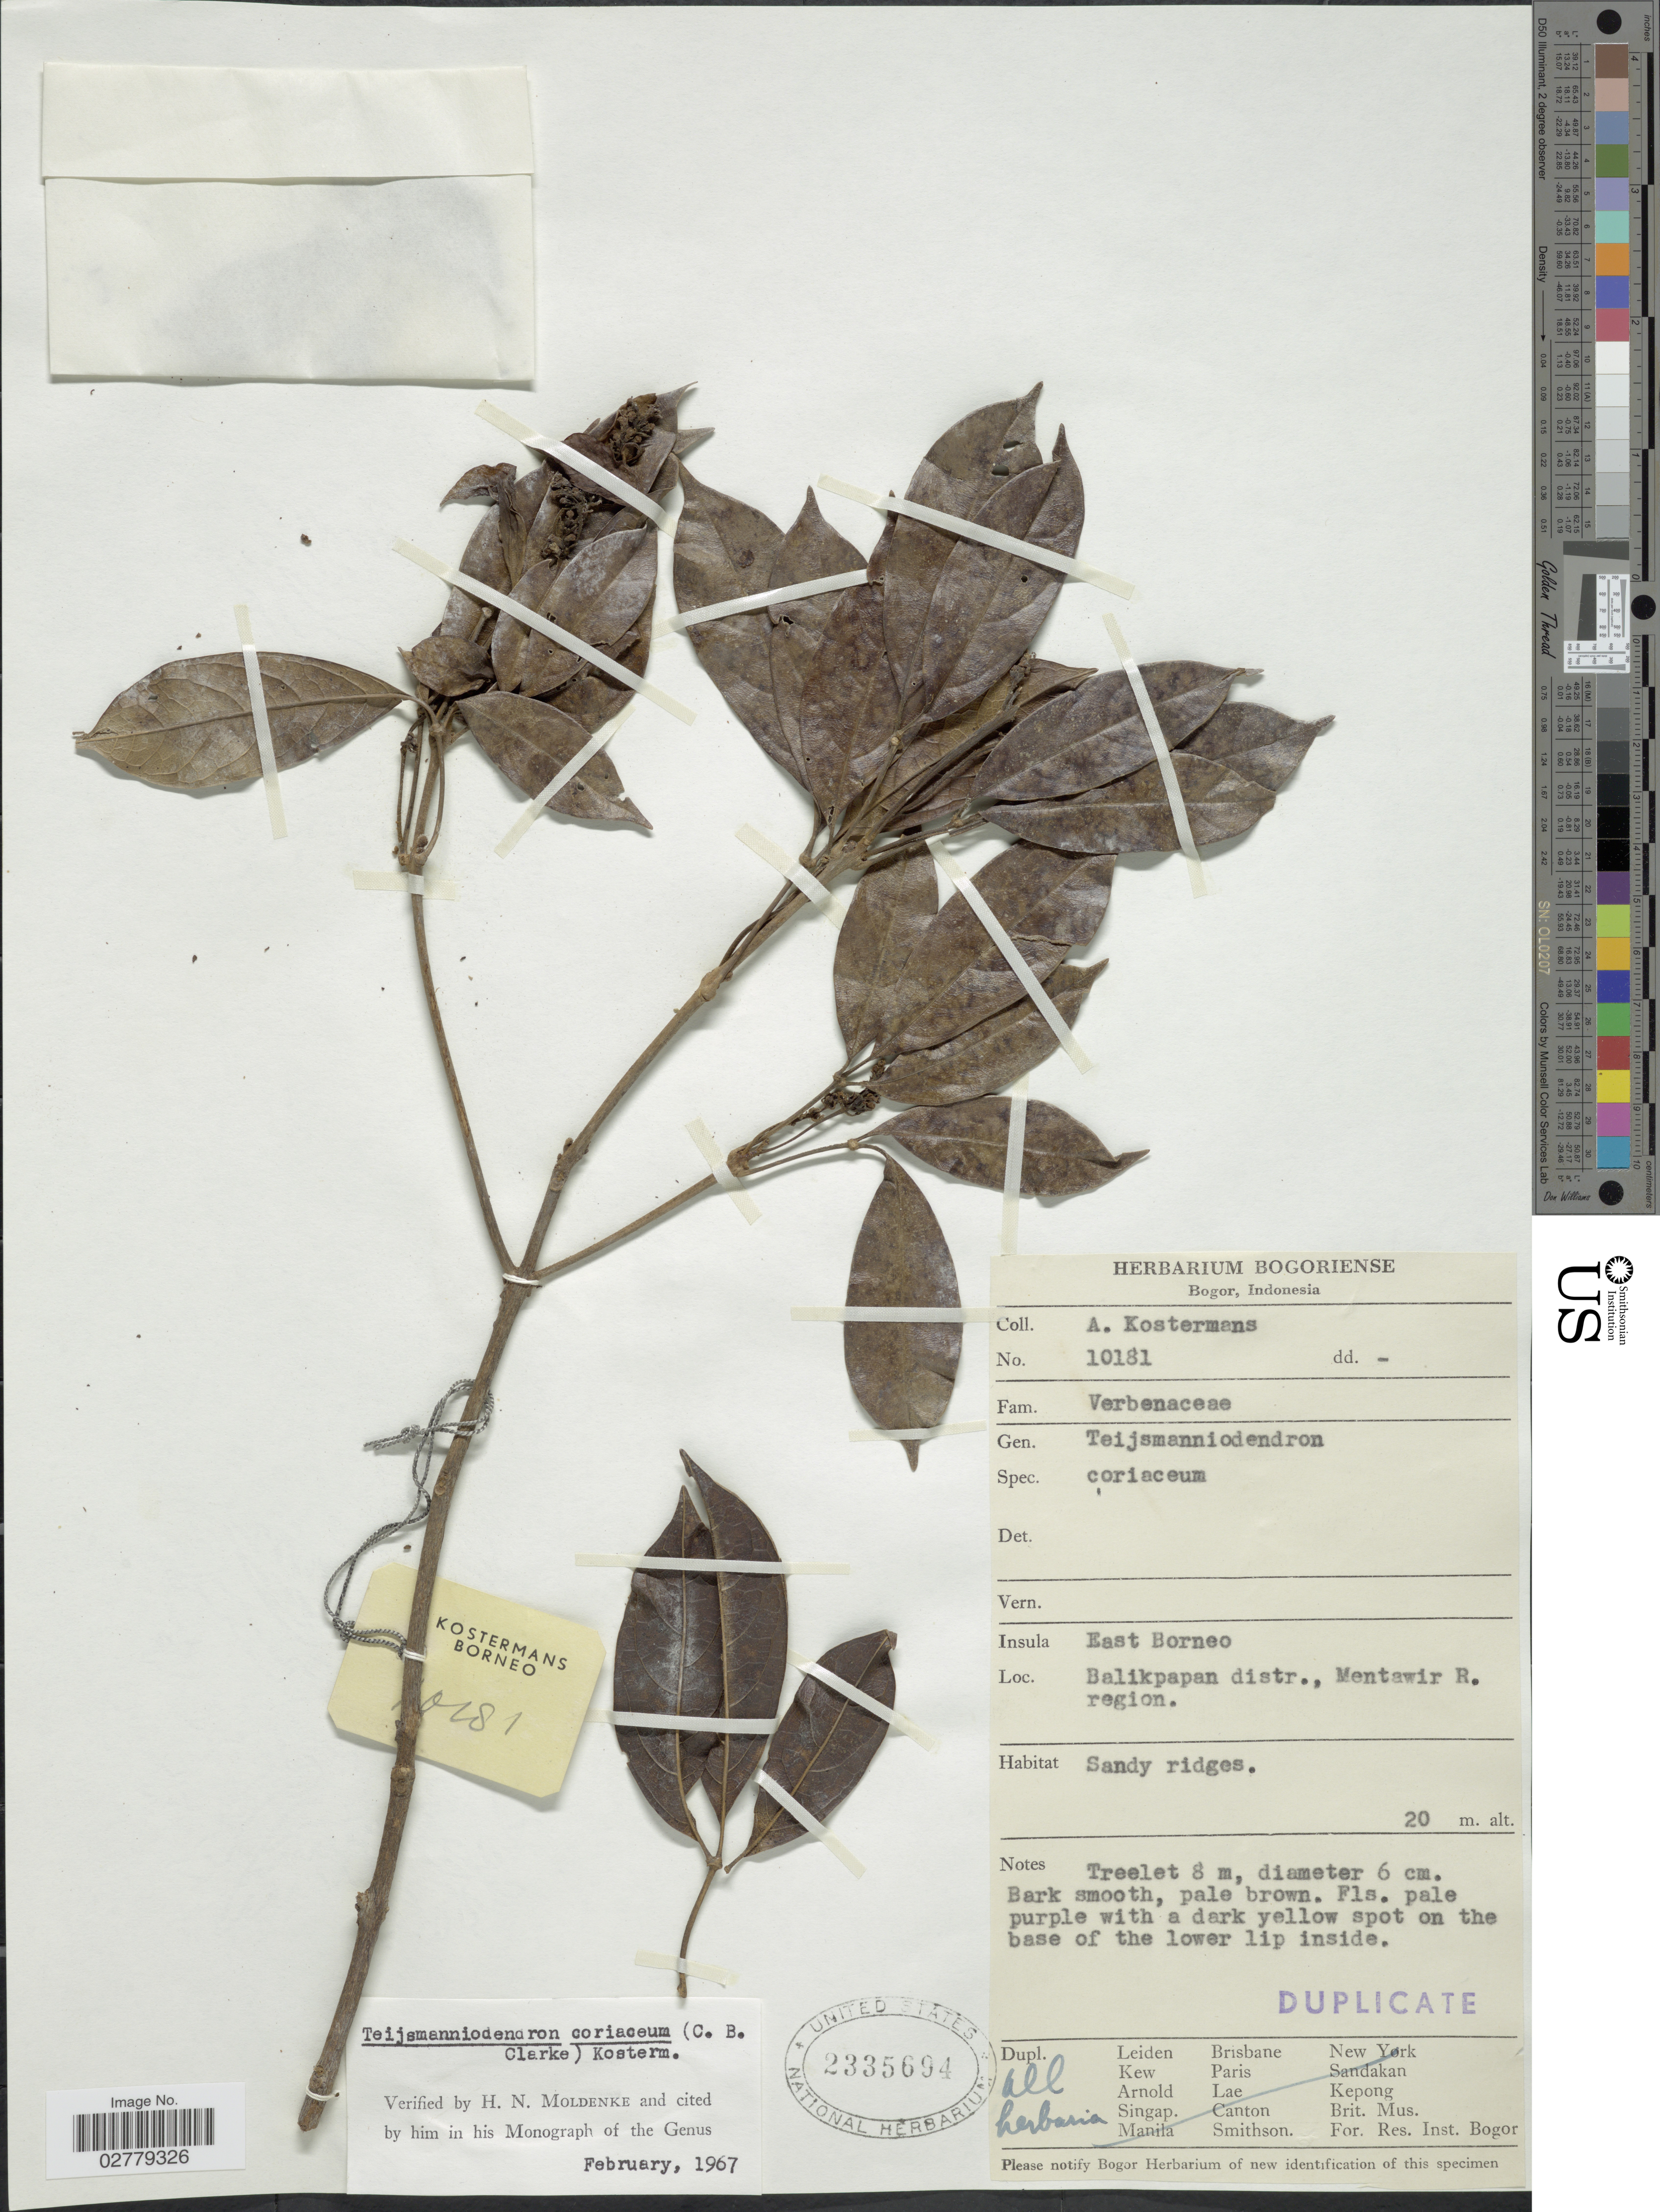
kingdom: Plantae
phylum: Tracheophyta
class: Magnoliopsida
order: Lamiales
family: Lamiaceae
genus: Teijsmanniodendron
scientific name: Teijsmanniodendron coriaceum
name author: (C.B. Clarke) Kosterm.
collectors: A. J. G. Kostermans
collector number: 10181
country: Indonesia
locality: East Borneo. Balikpapan distr., Mentawir R., region.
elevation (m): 20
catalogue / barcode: US 2335694